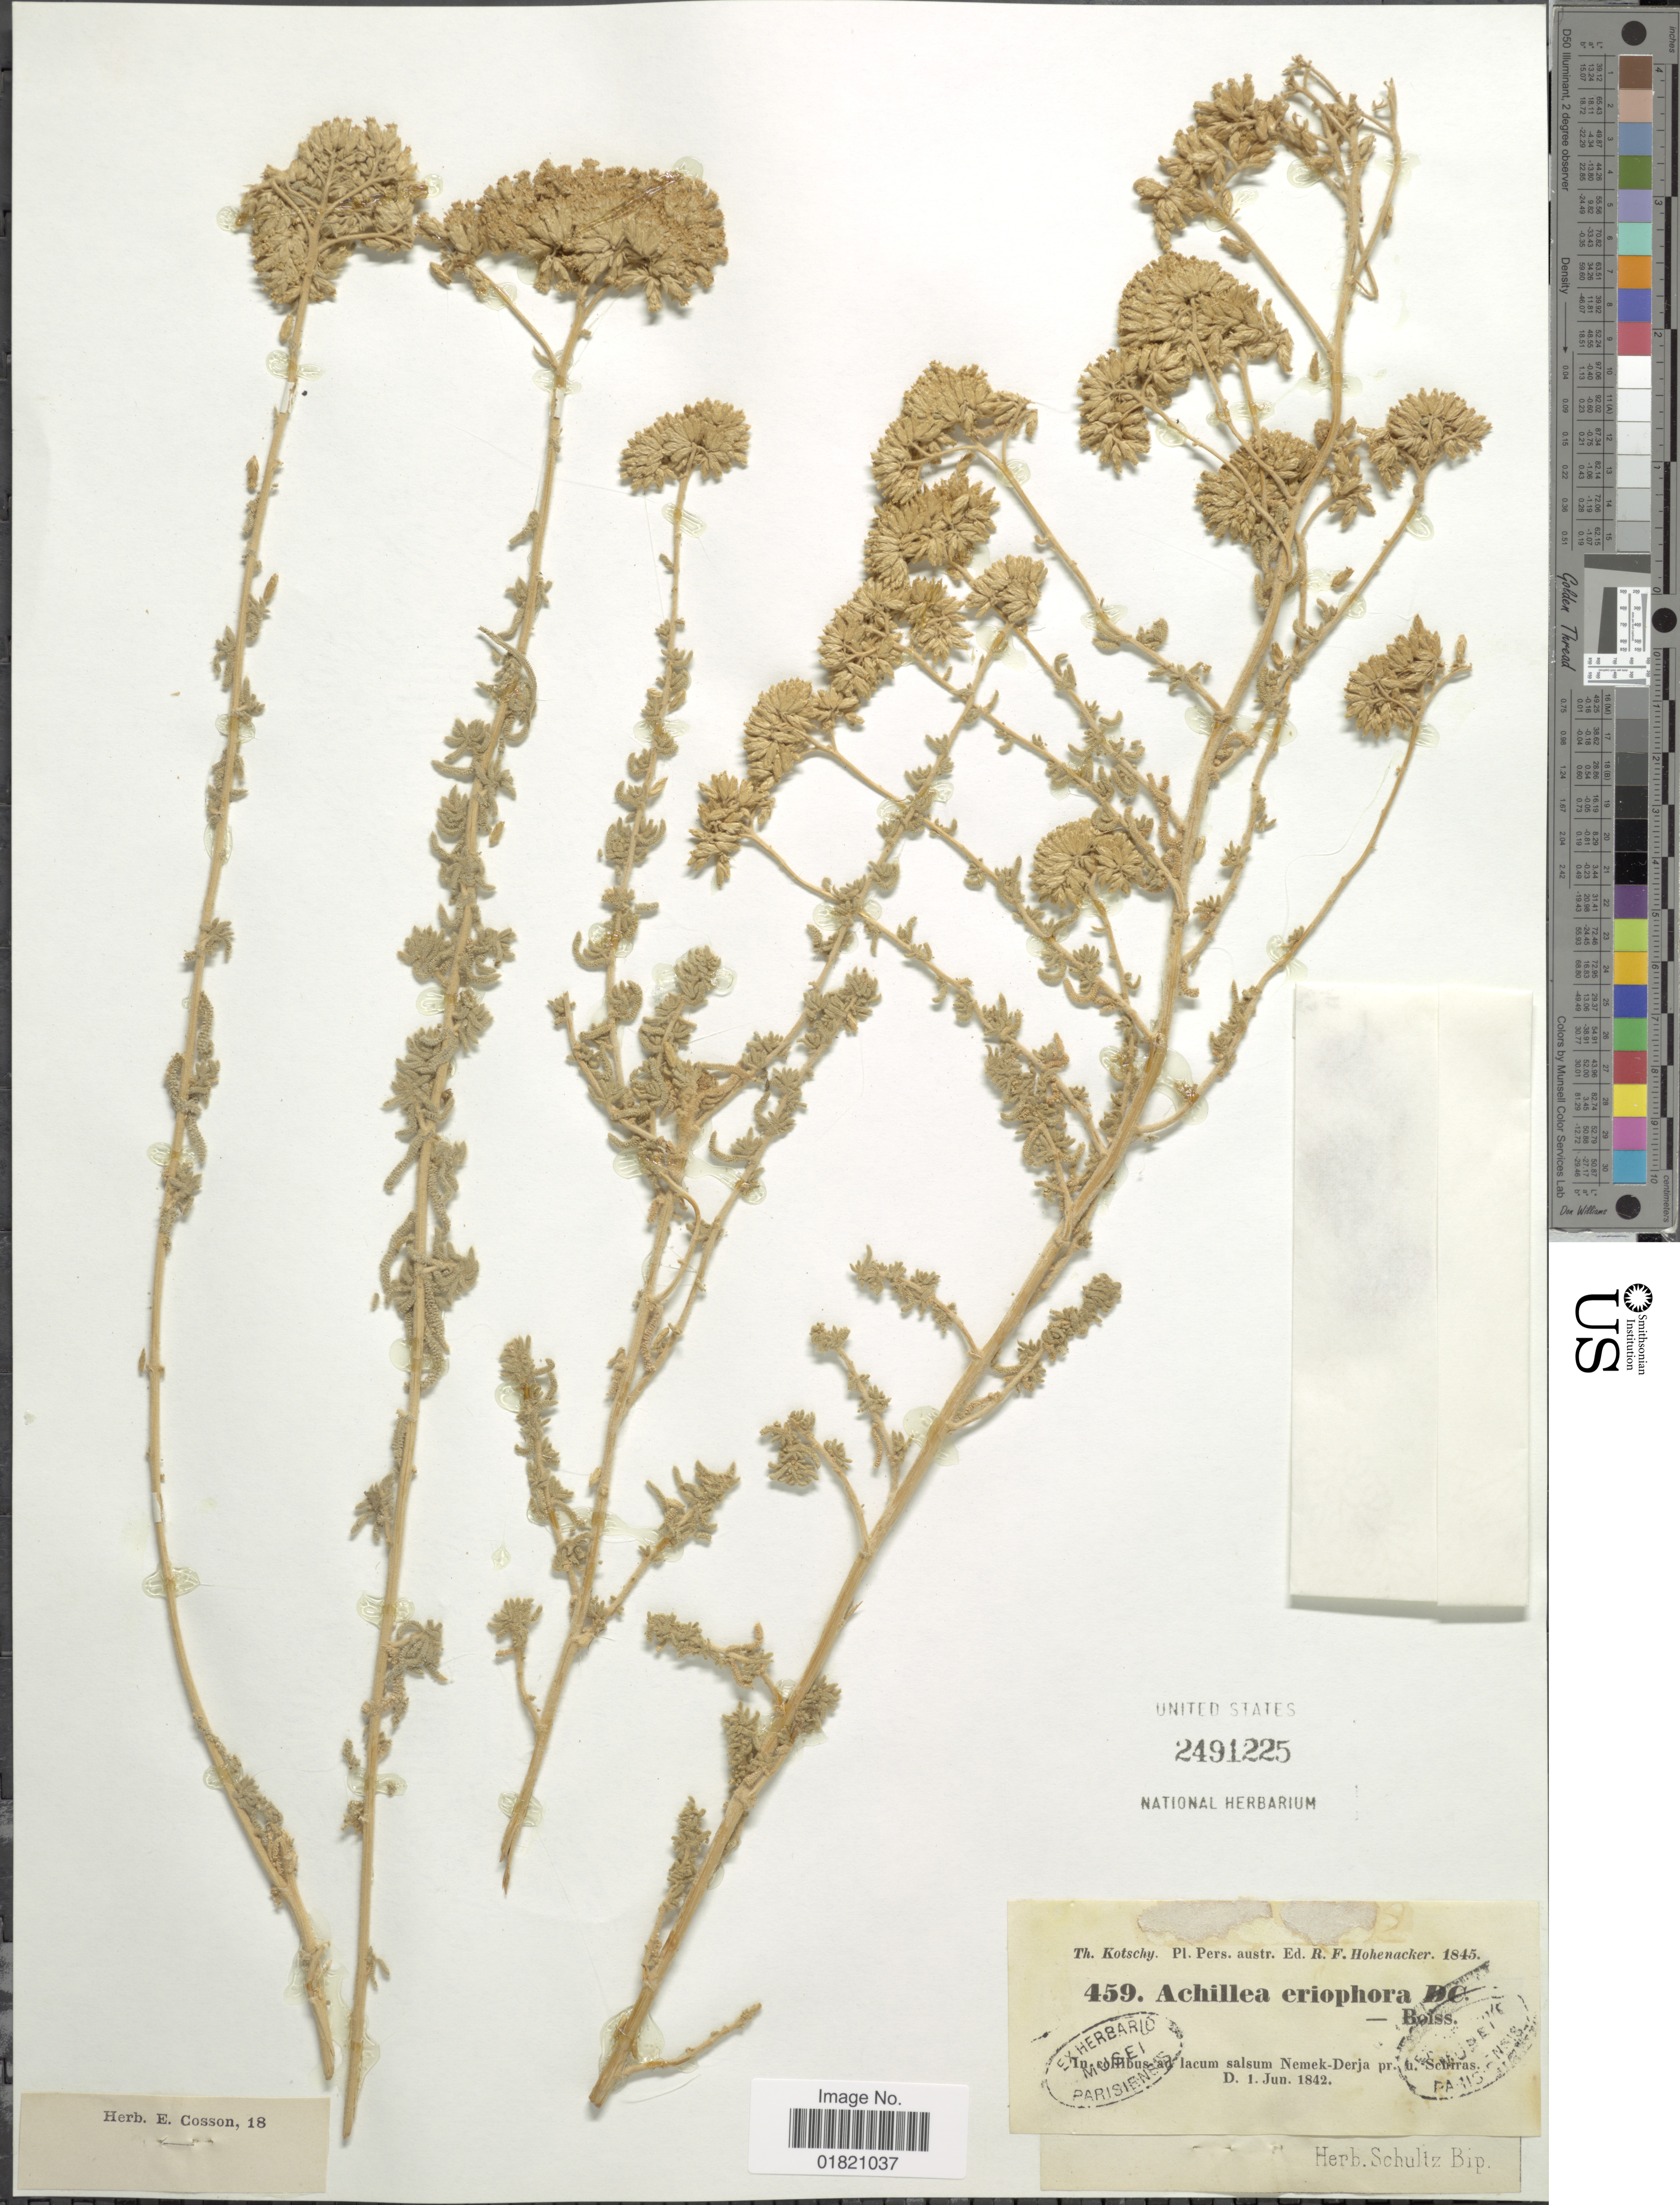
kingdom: Plantae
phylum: Tracheophyta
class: Magnoliopsida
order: Asterales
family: Asteraceae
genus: Achillea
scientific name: Achillea eriophora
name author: DC.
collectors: K. G. Kotschy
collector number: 459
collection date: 1842-06-01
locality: Nemek-Derja pr. u. Scirras [interpreted]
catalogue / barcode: US 2491225